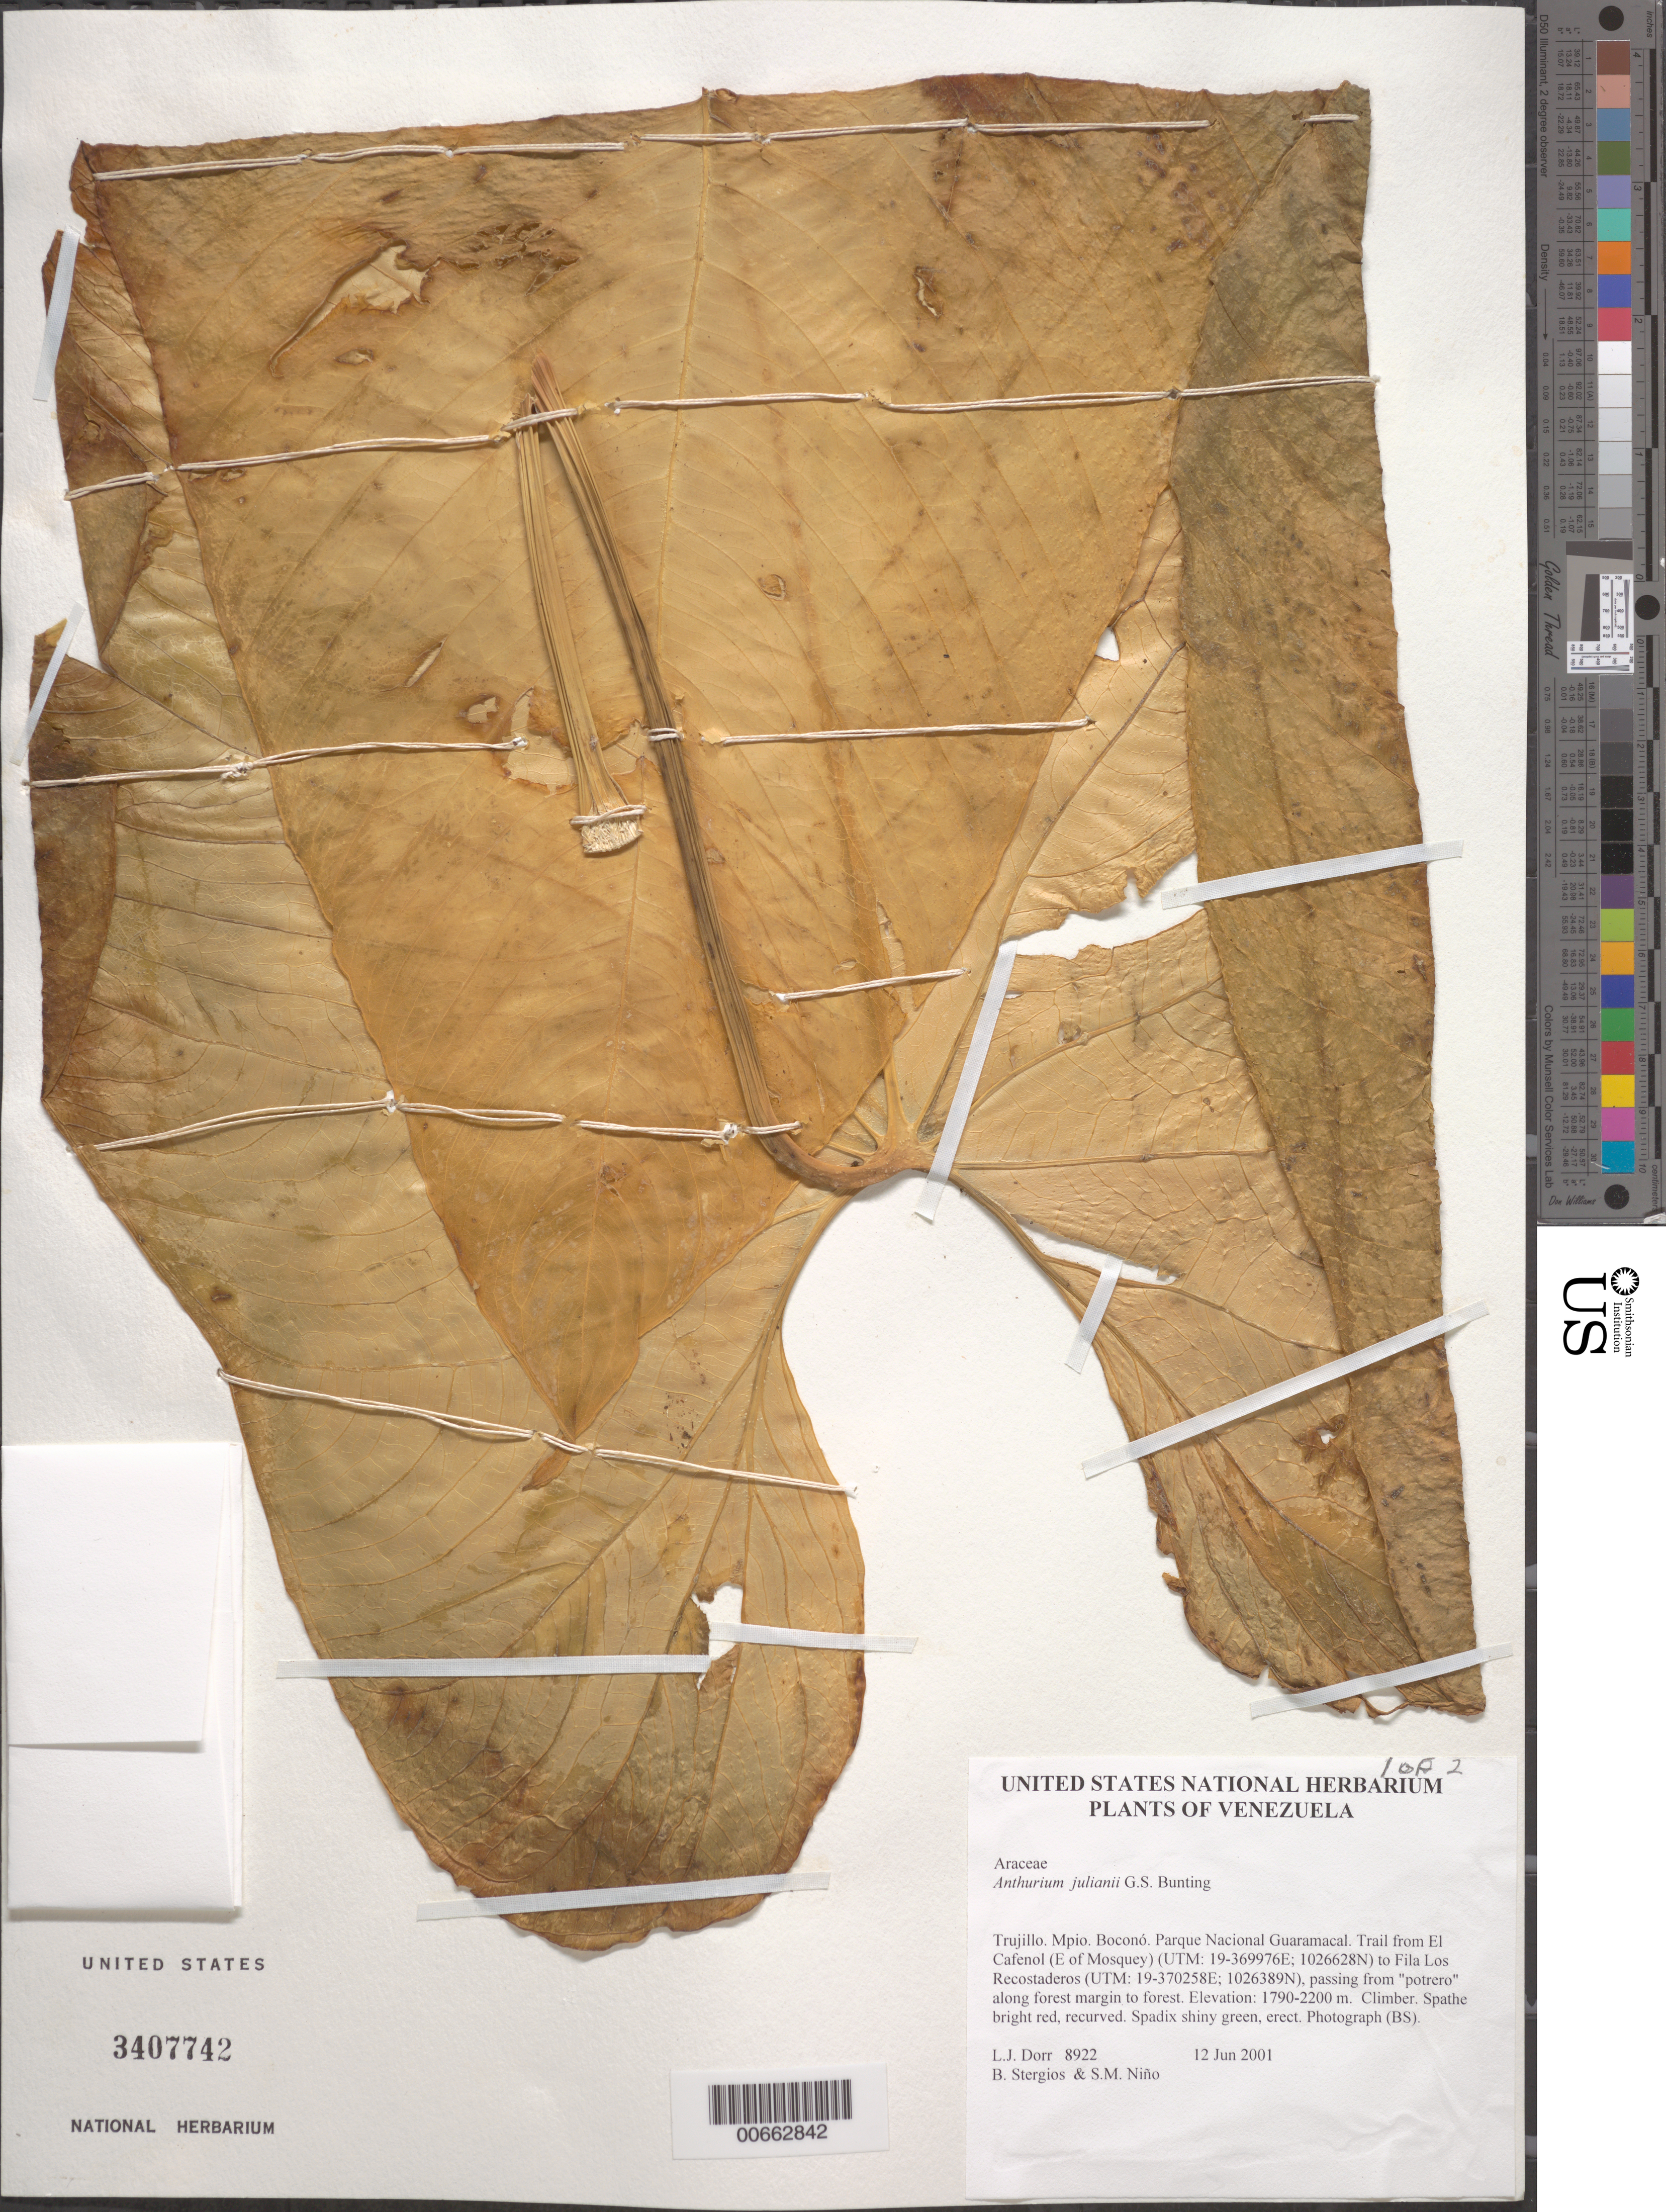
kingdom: Plantae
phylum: Tracheophyta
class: Liliopsida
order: Alismatales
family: Araceae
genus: Anthurium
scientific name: Anthurium julianii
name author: G.S. Bunting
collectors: L. J. Dorr, B. G. Stergios & S. M. Niño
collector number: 8922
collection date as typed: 12 Jun 2001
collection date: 2001-06-12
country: Venezuela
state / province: Trujillo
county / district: Boconó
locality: Parque Nacional Guaramacal. Trail from El Cafenol (E of Mosquey) to Fila Los Recostaderos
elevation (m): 1790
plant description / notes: PORT, US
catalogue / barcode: US 3407742